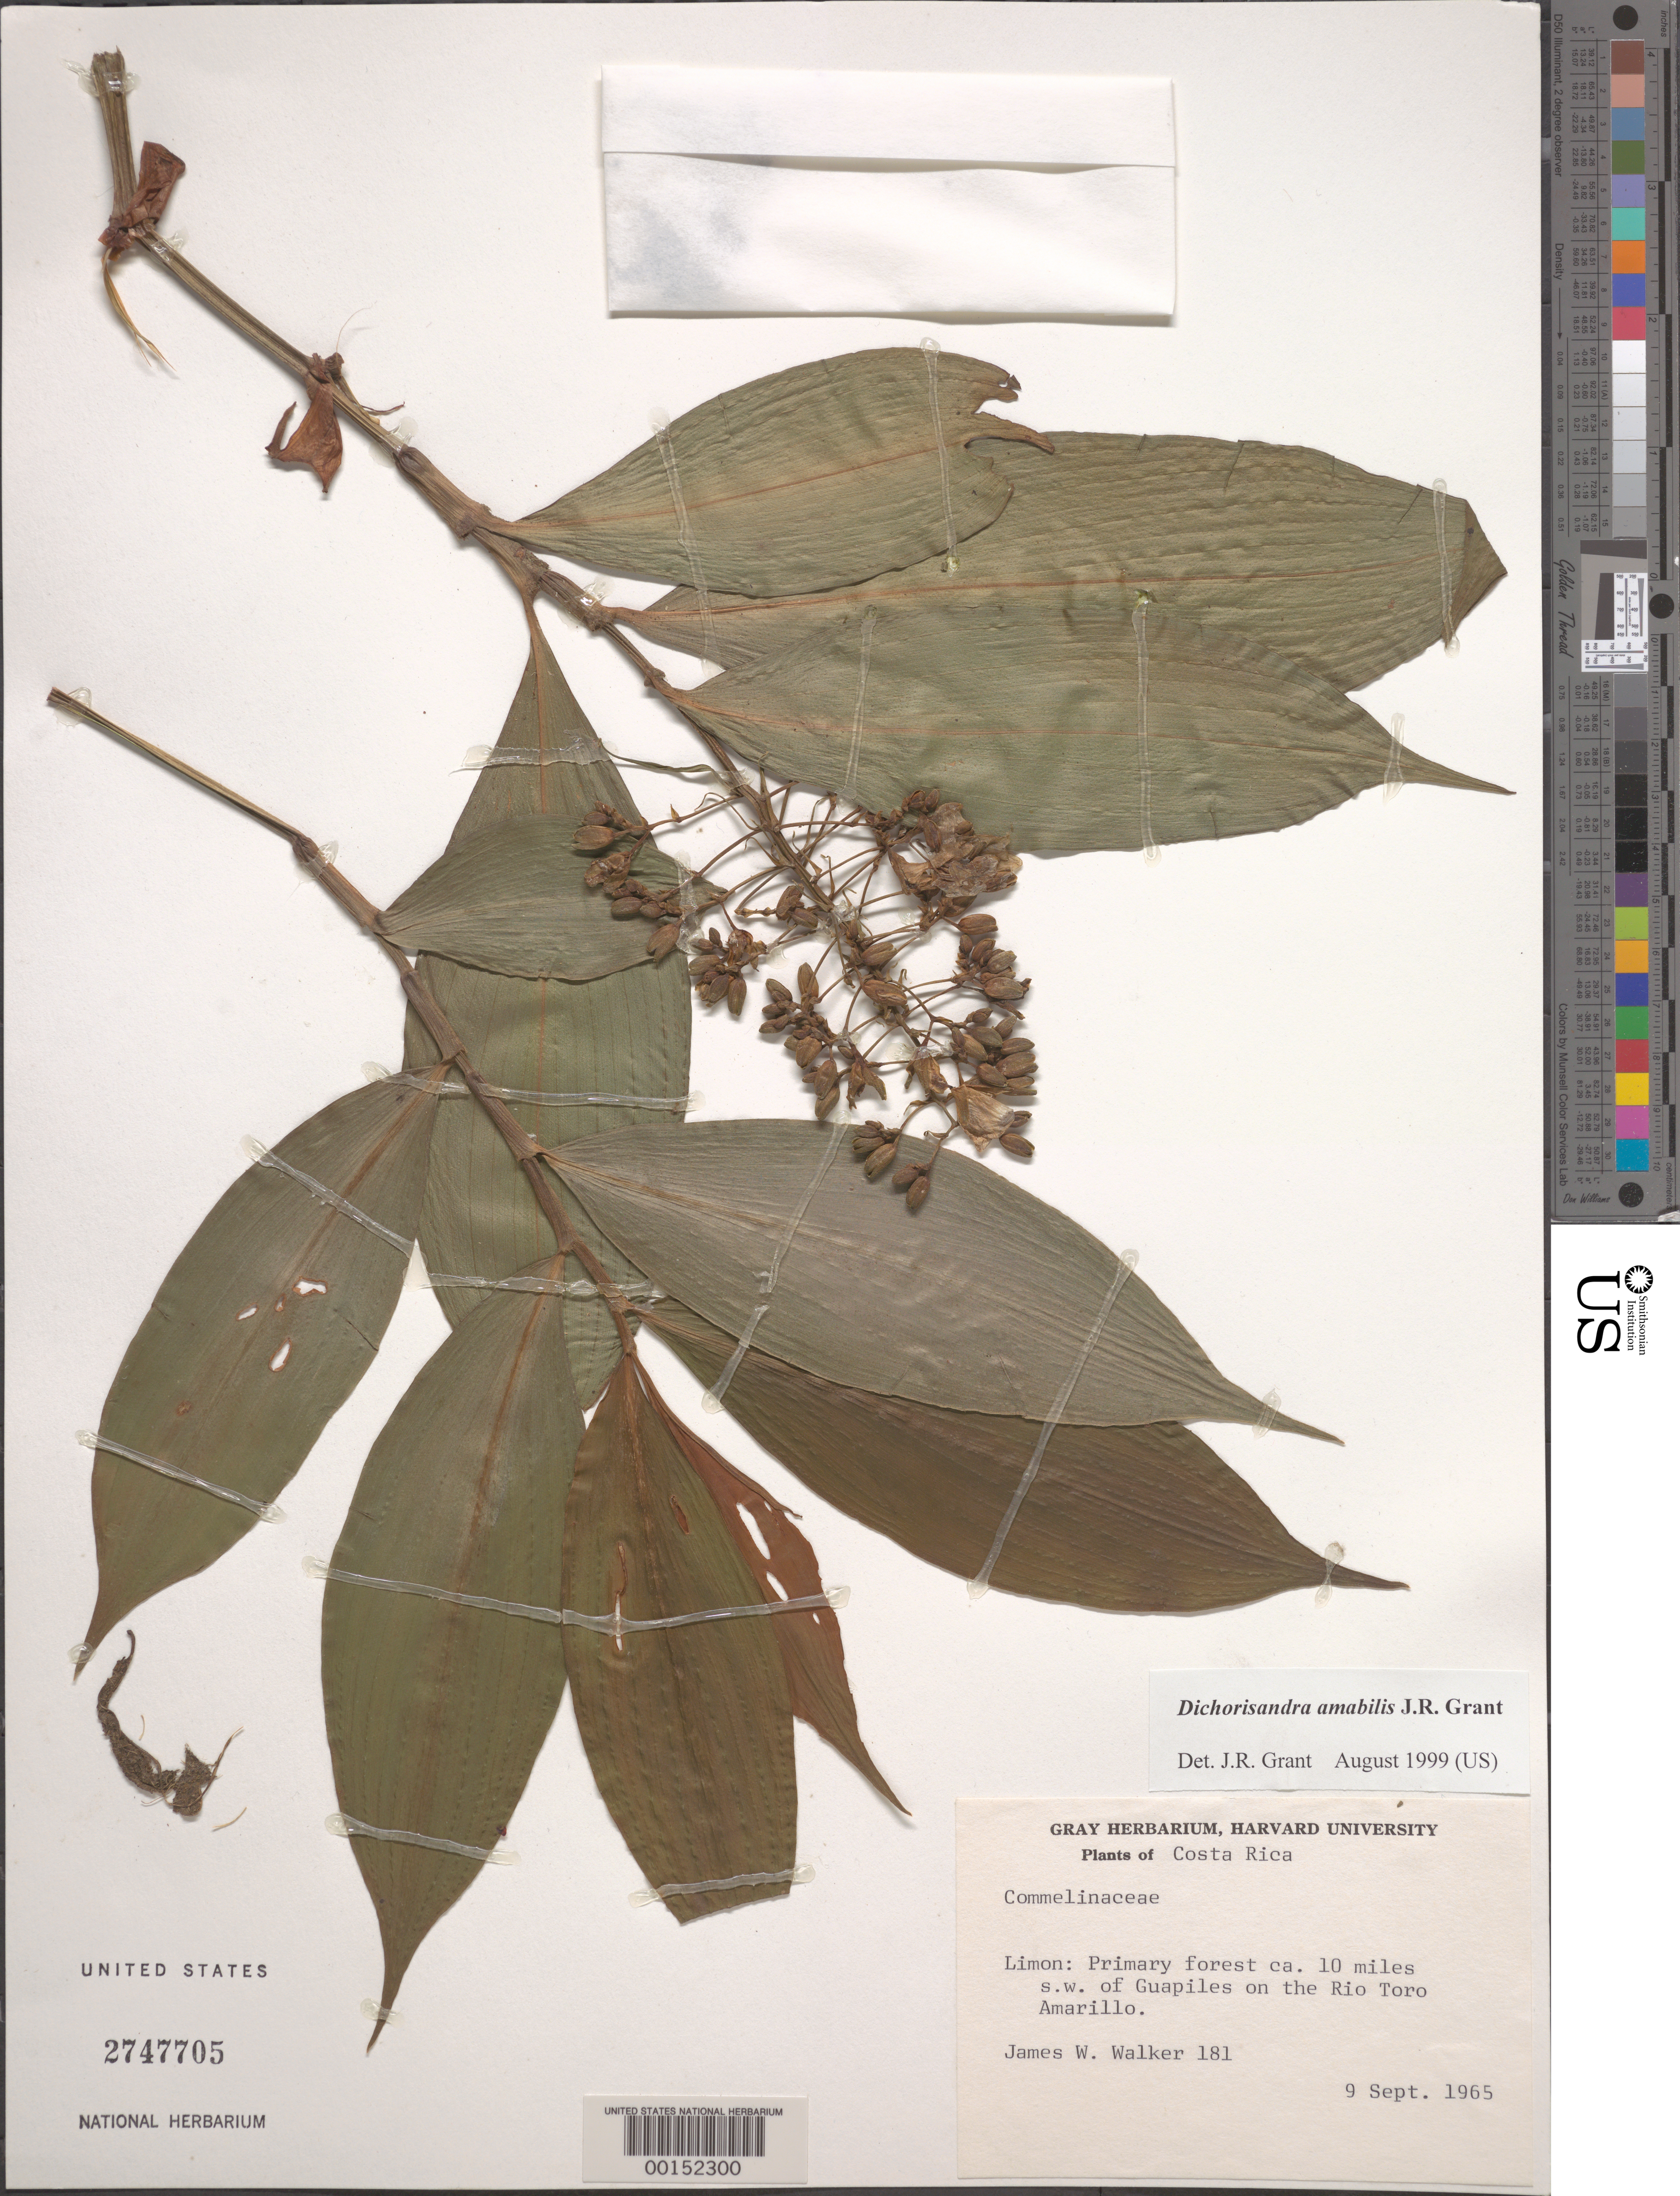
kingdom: Plantae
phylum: Tracheophyta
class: Liliopsida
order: Commelinales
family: Commelinaceae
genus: Dichorisandra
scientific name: Dichorisandra hexandra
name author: (Aubl.) Standl.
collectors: J. W. Walker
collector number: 181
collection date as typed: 09 Sep 1965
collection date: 1965-09-09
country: Costa Rica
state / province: Limón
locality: Sw of guapiles on rio toro amarillo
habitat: Primary forest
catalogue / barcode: US 2747705